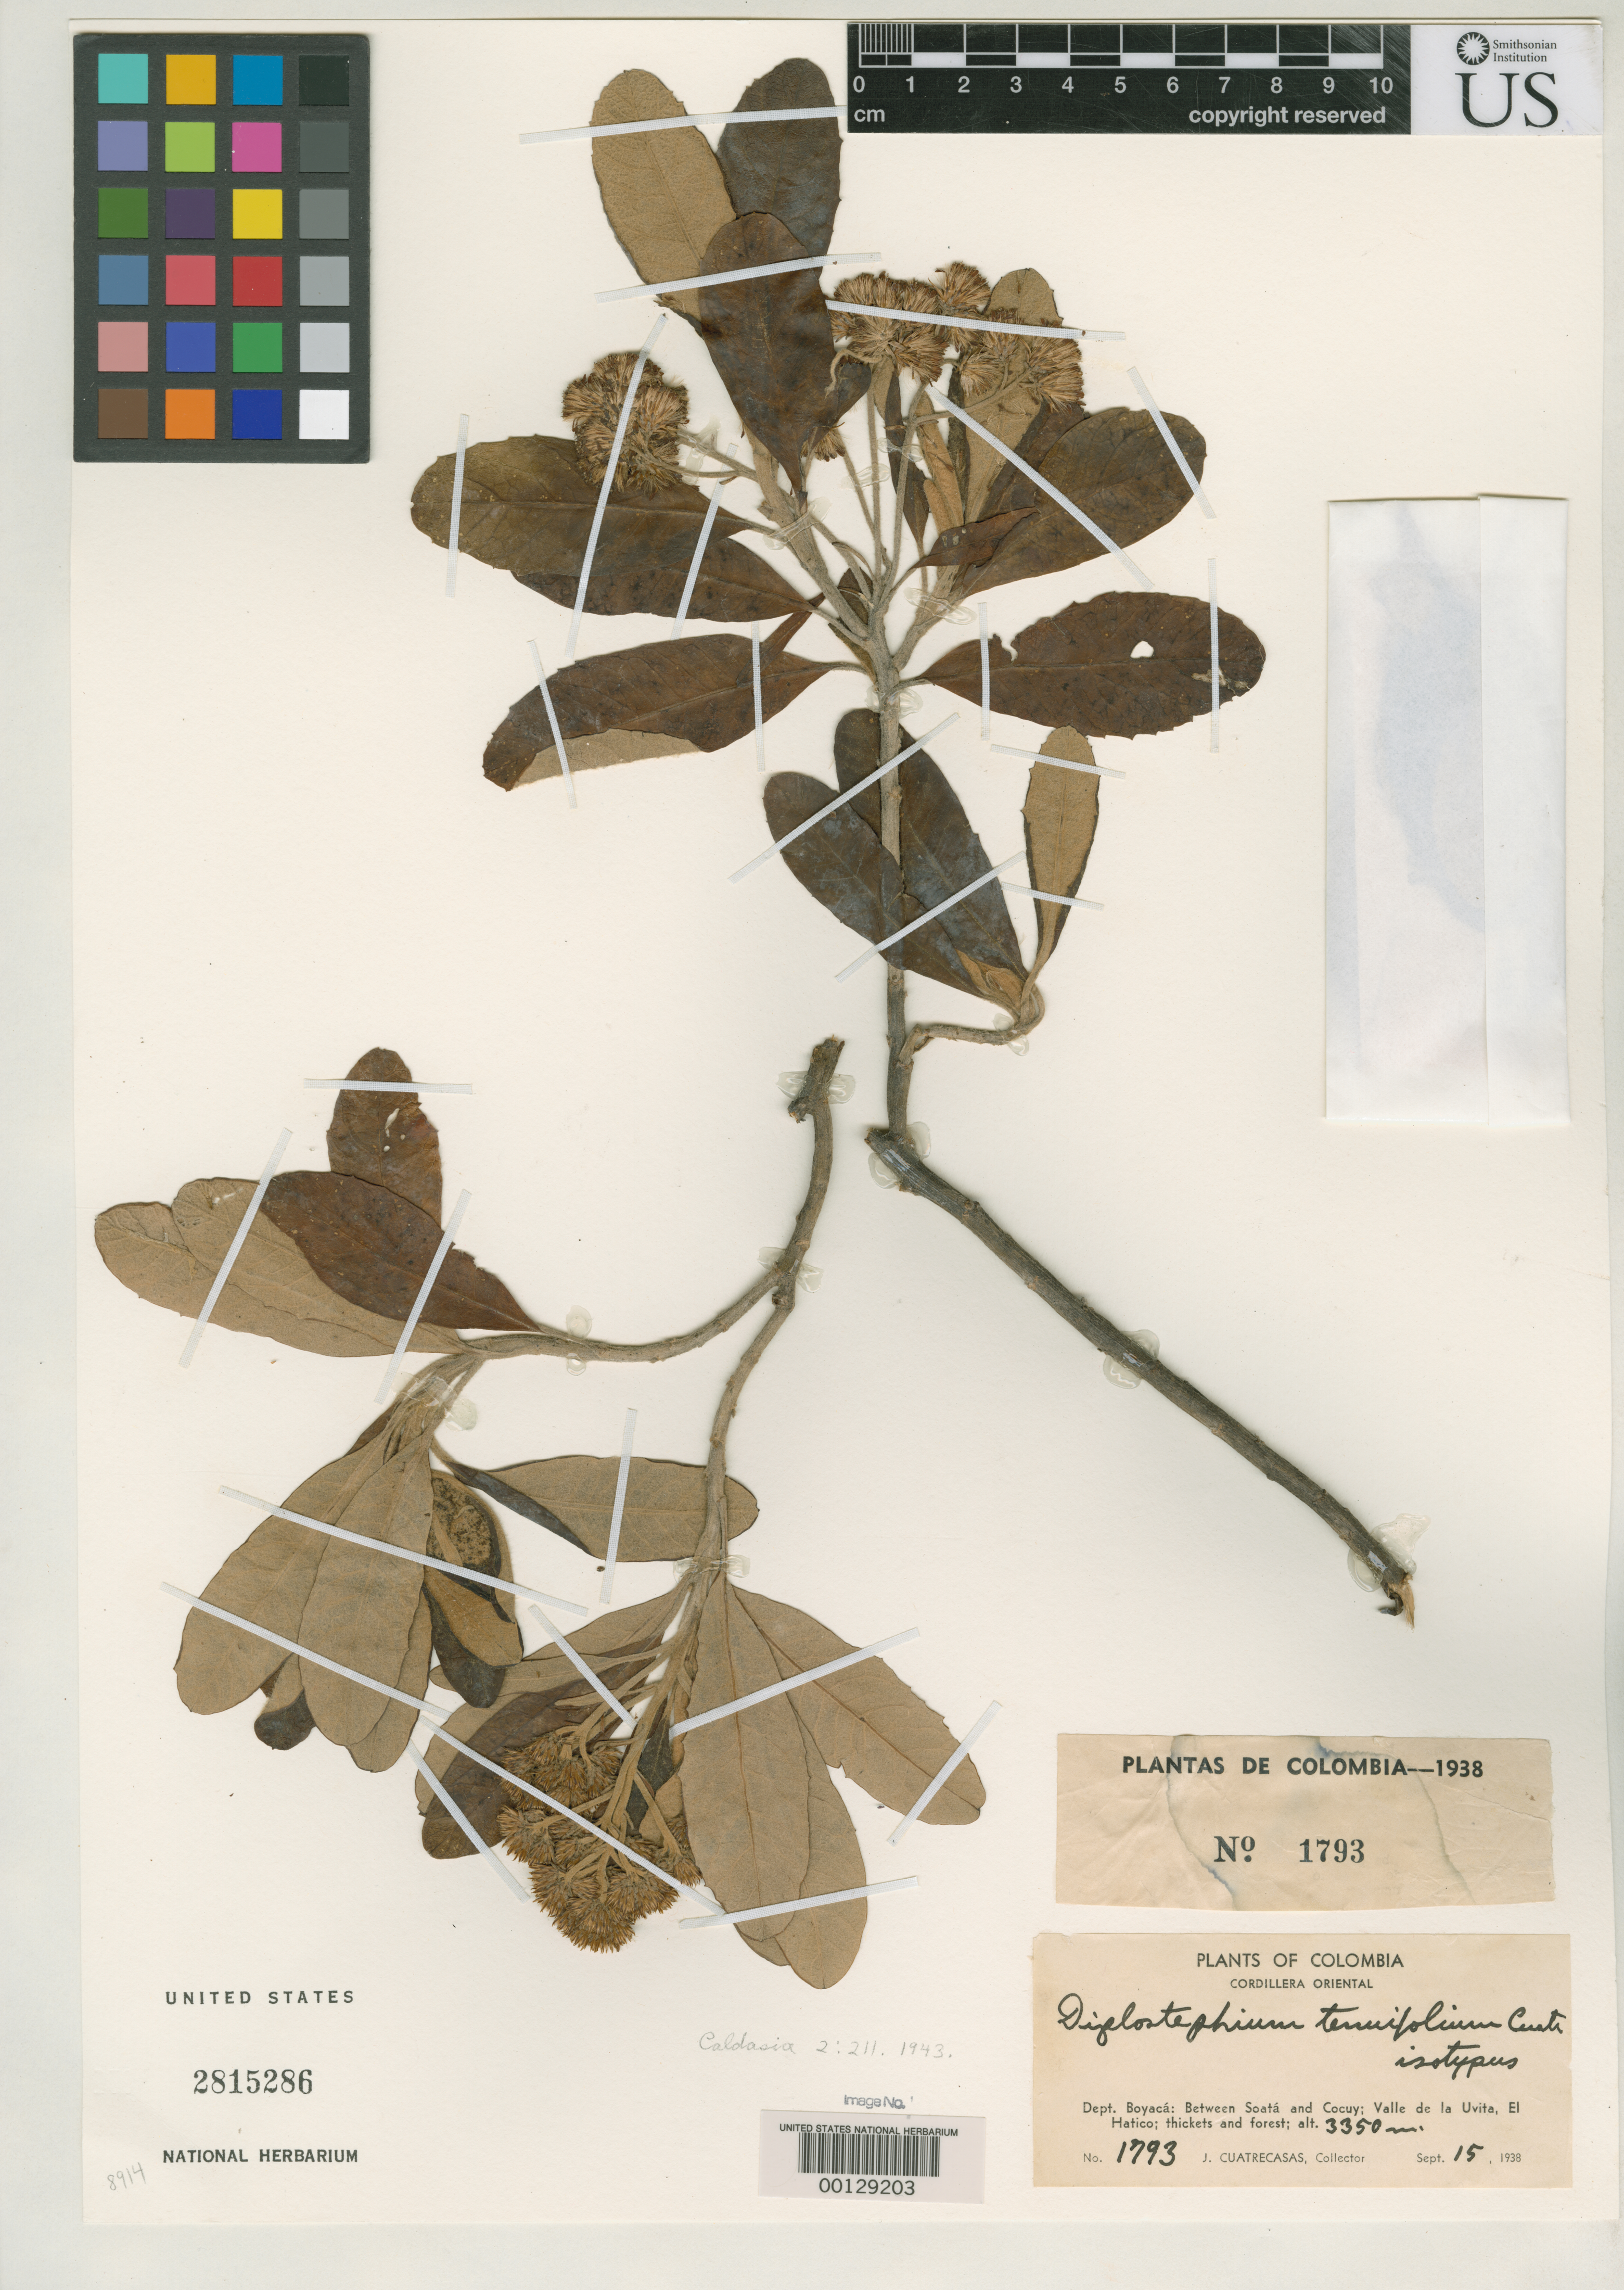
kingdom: Plantae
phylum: Tracheophyta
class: Magnoliopsida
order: Asterales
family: Asteraceae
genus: Diplostephium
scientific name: Diplostephium tenuifolium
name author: Cuatrec.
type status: Isotype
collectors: J. Cuatrecasas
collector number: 1793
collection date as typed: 15 Sep 1938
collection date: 1938-09-15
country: Colombia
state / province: Boyacá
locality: Between Soata and Cocuy, Valley de La Uvita, El Hatico.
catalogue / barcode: US 2815286